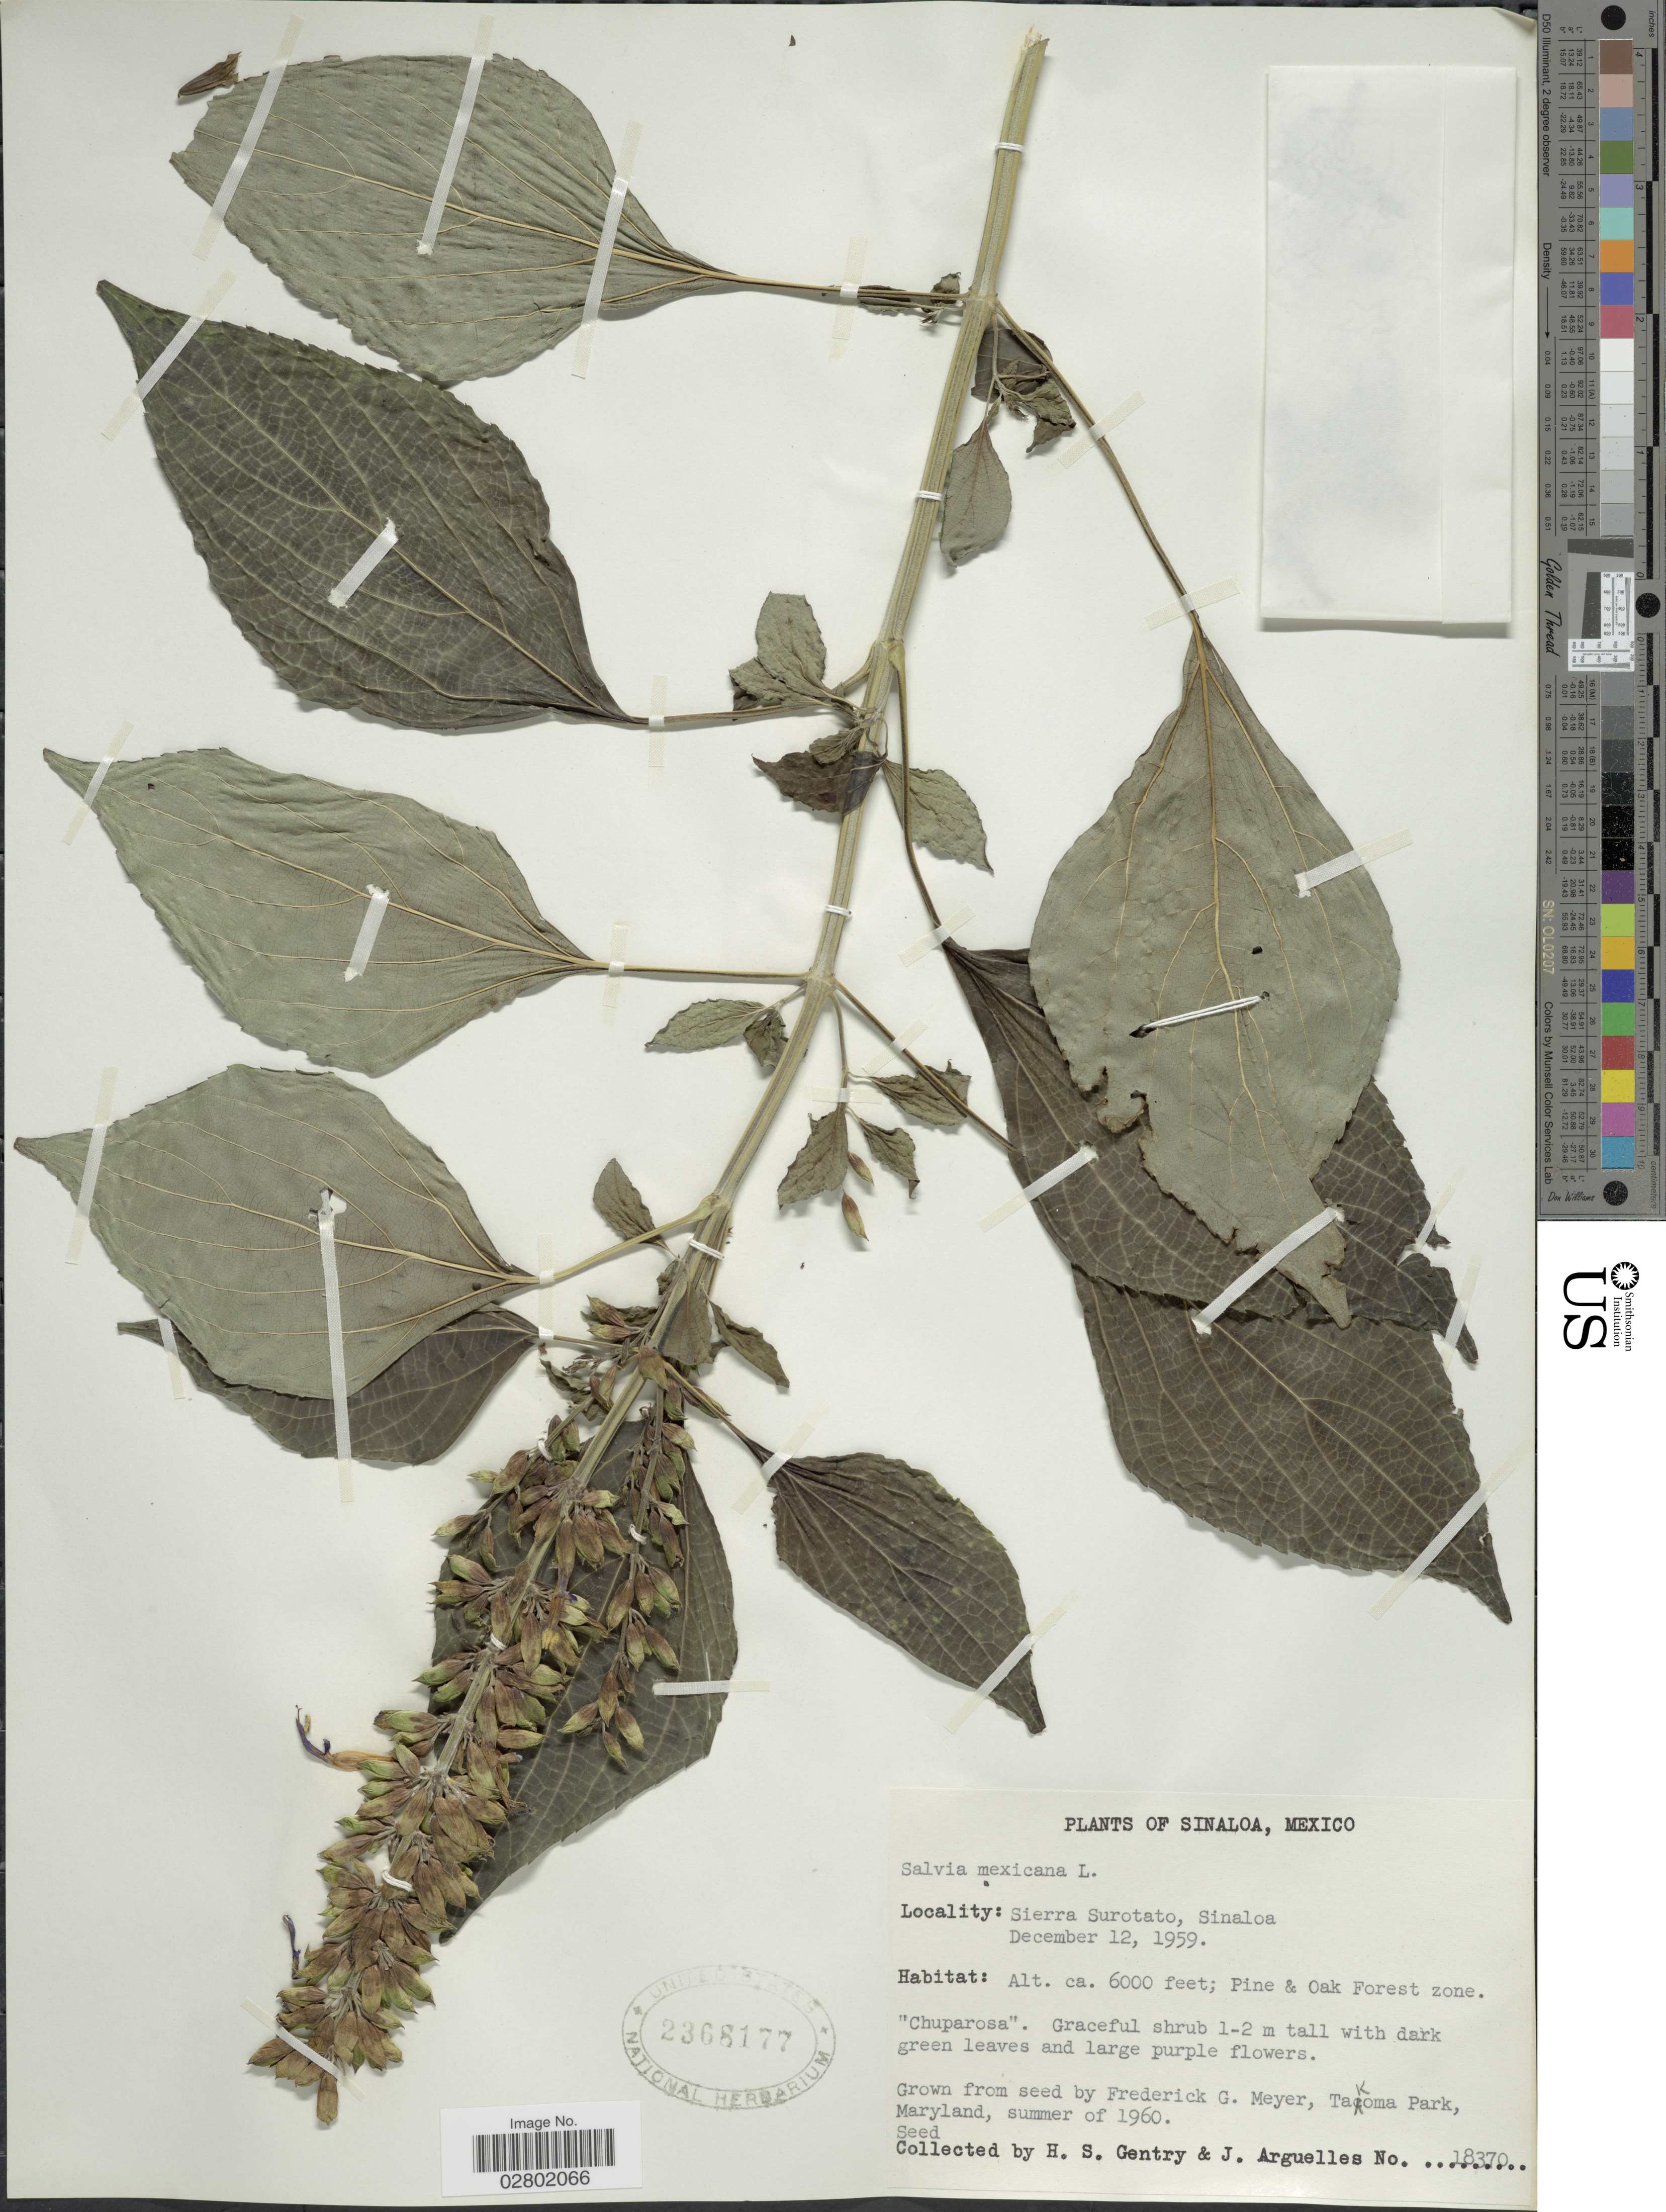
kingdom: Plantae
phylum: Tracheophyta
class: Magnoliopsida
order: Lamiales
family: Lamiaceae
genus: Salvia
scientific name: Salvia mexicana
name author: L.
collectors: F. G. Meyer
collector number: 18370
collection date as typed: summer 1960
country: United States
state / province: Maryland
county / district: Montgomery / Prince George's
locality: Takoma Park.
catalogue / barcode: US 2368177